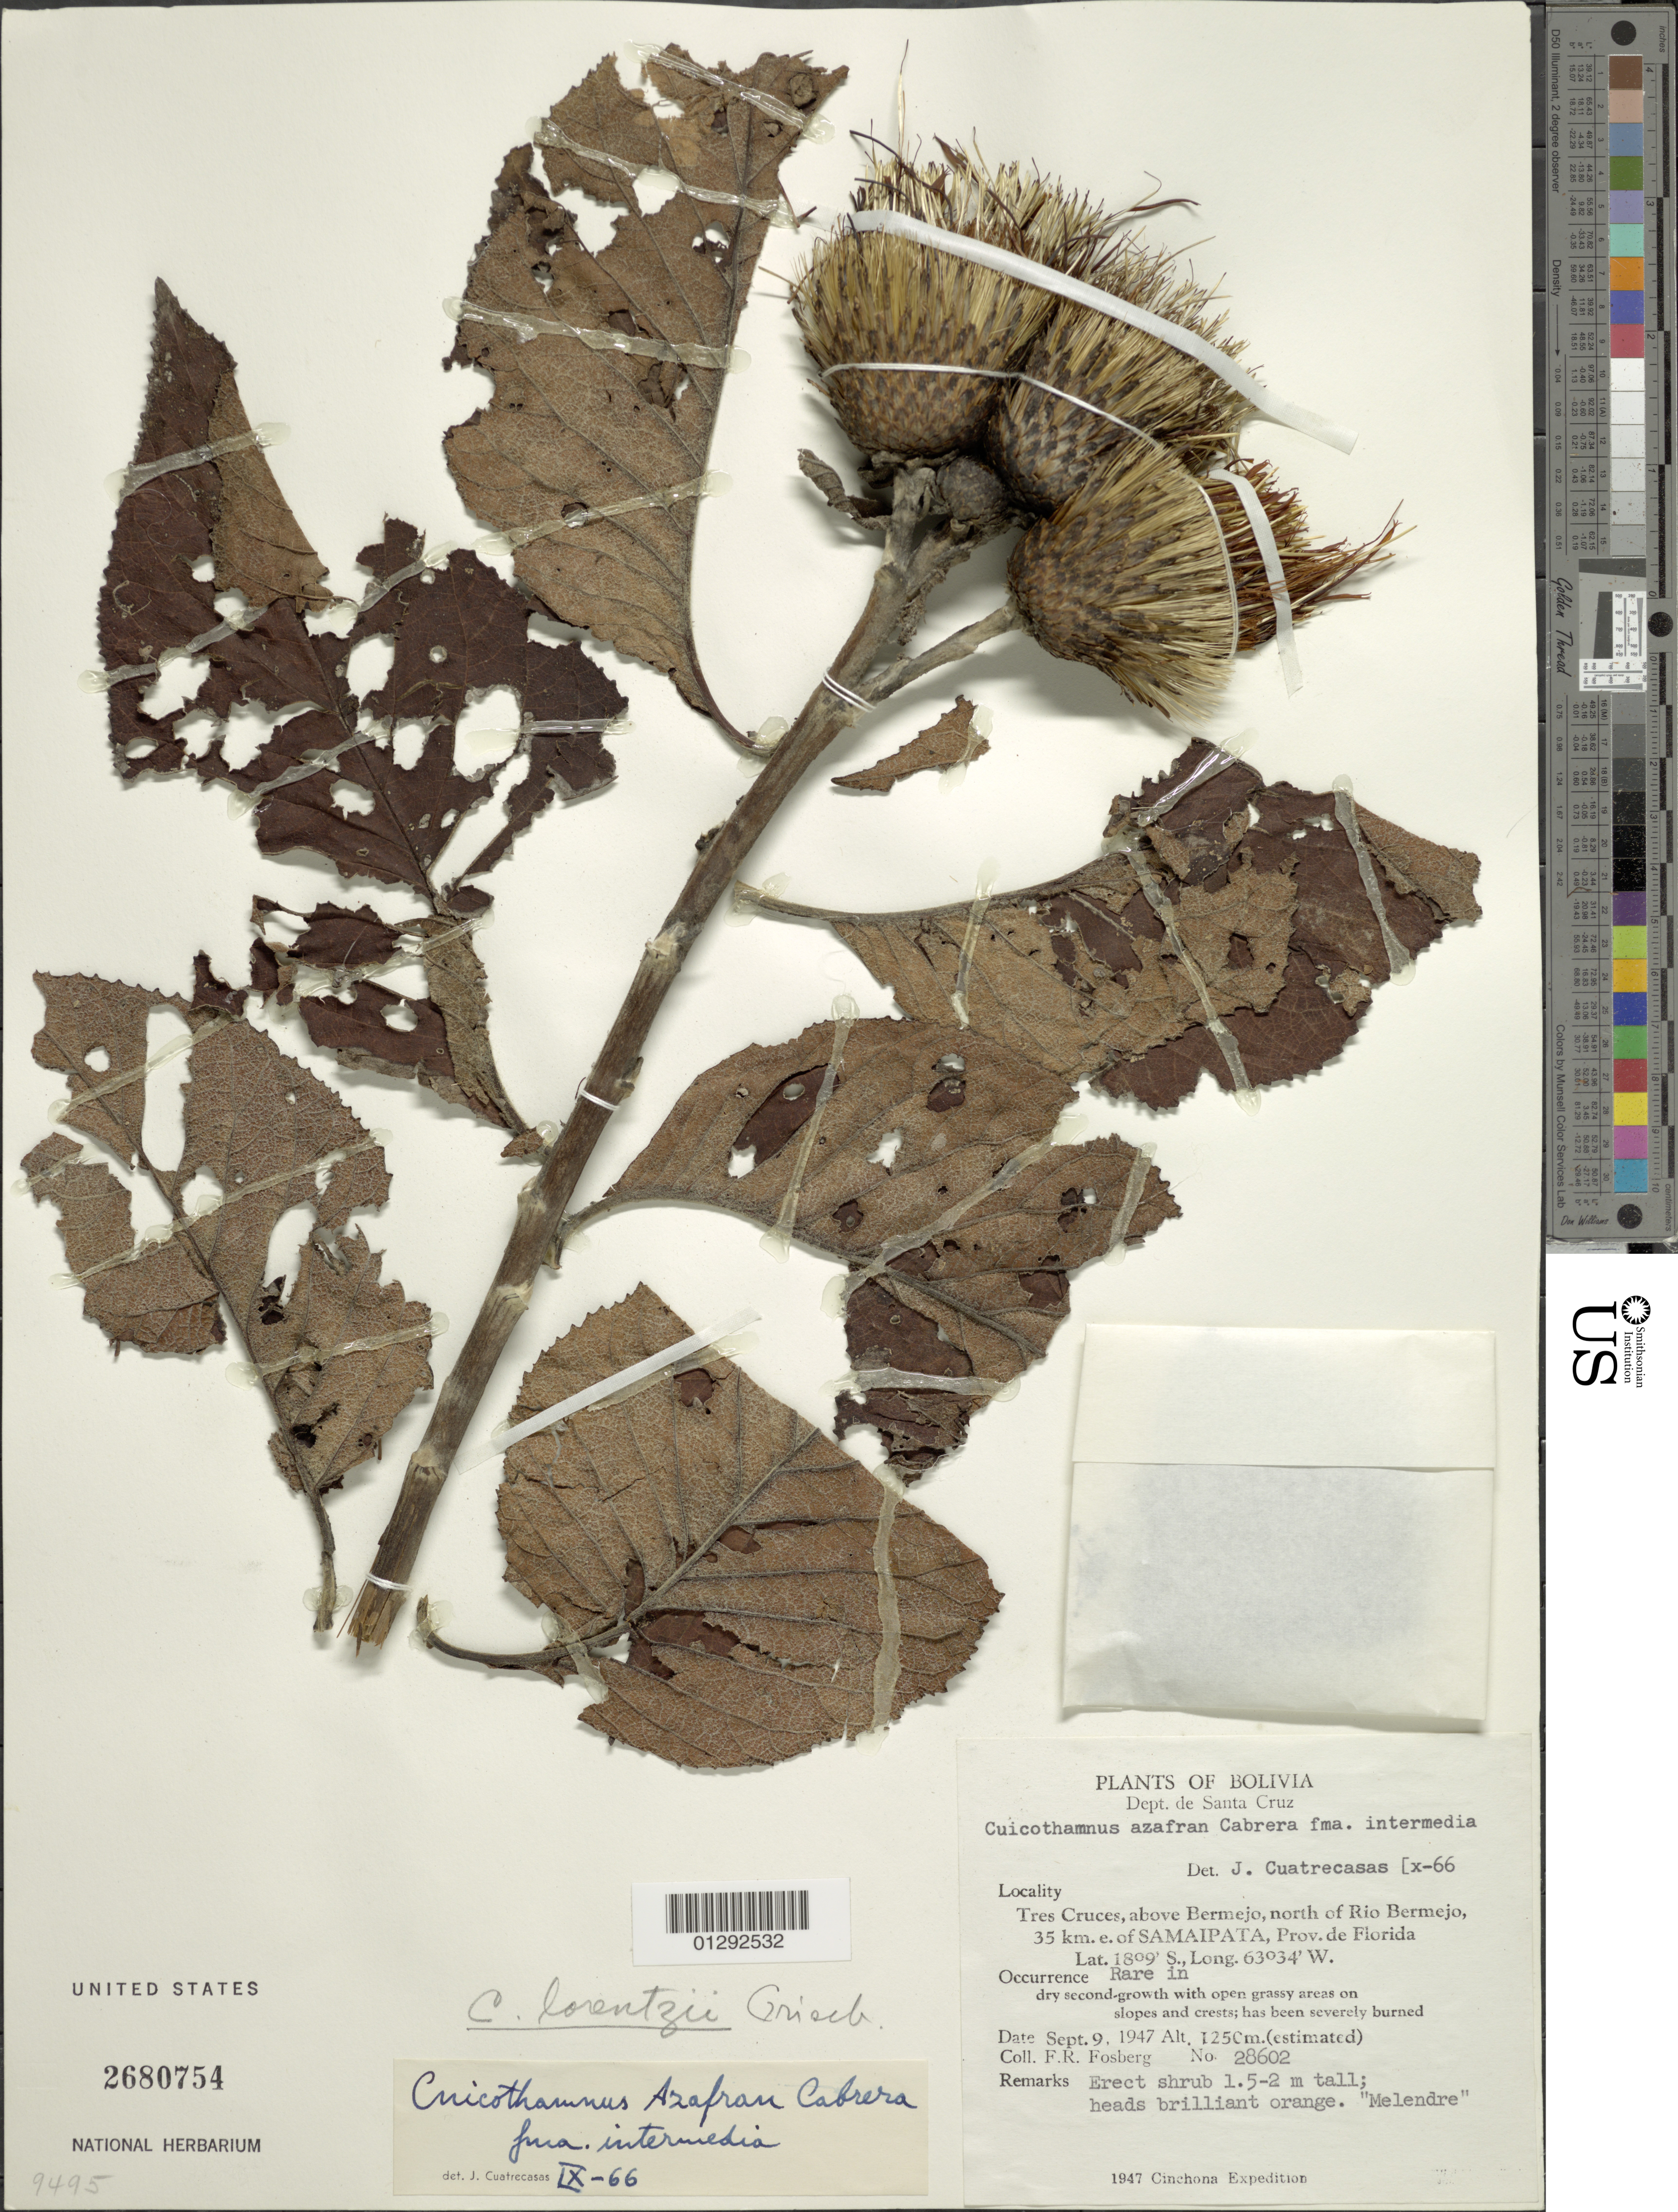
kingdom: Plantae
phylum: Tracheophyta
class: Magnoliopsida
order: Asterales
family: Asteraceae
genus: Cnicothamnus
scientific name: Cnicothamnus lorentzii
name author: Griseb.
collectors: F. R. Fosberg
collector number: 28602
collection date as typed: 9 Sep 1947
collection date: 1947-09-09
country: Bolivia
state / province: Santa Cruz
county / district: Florida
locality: Tre Cruces, above Bermejo, N of Rio Bermejo, 35 km E of Samaipata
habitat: dry second growth with open grassy areas on slopes and crests; has been severely burned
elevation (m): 1250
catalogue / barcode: US 2680754